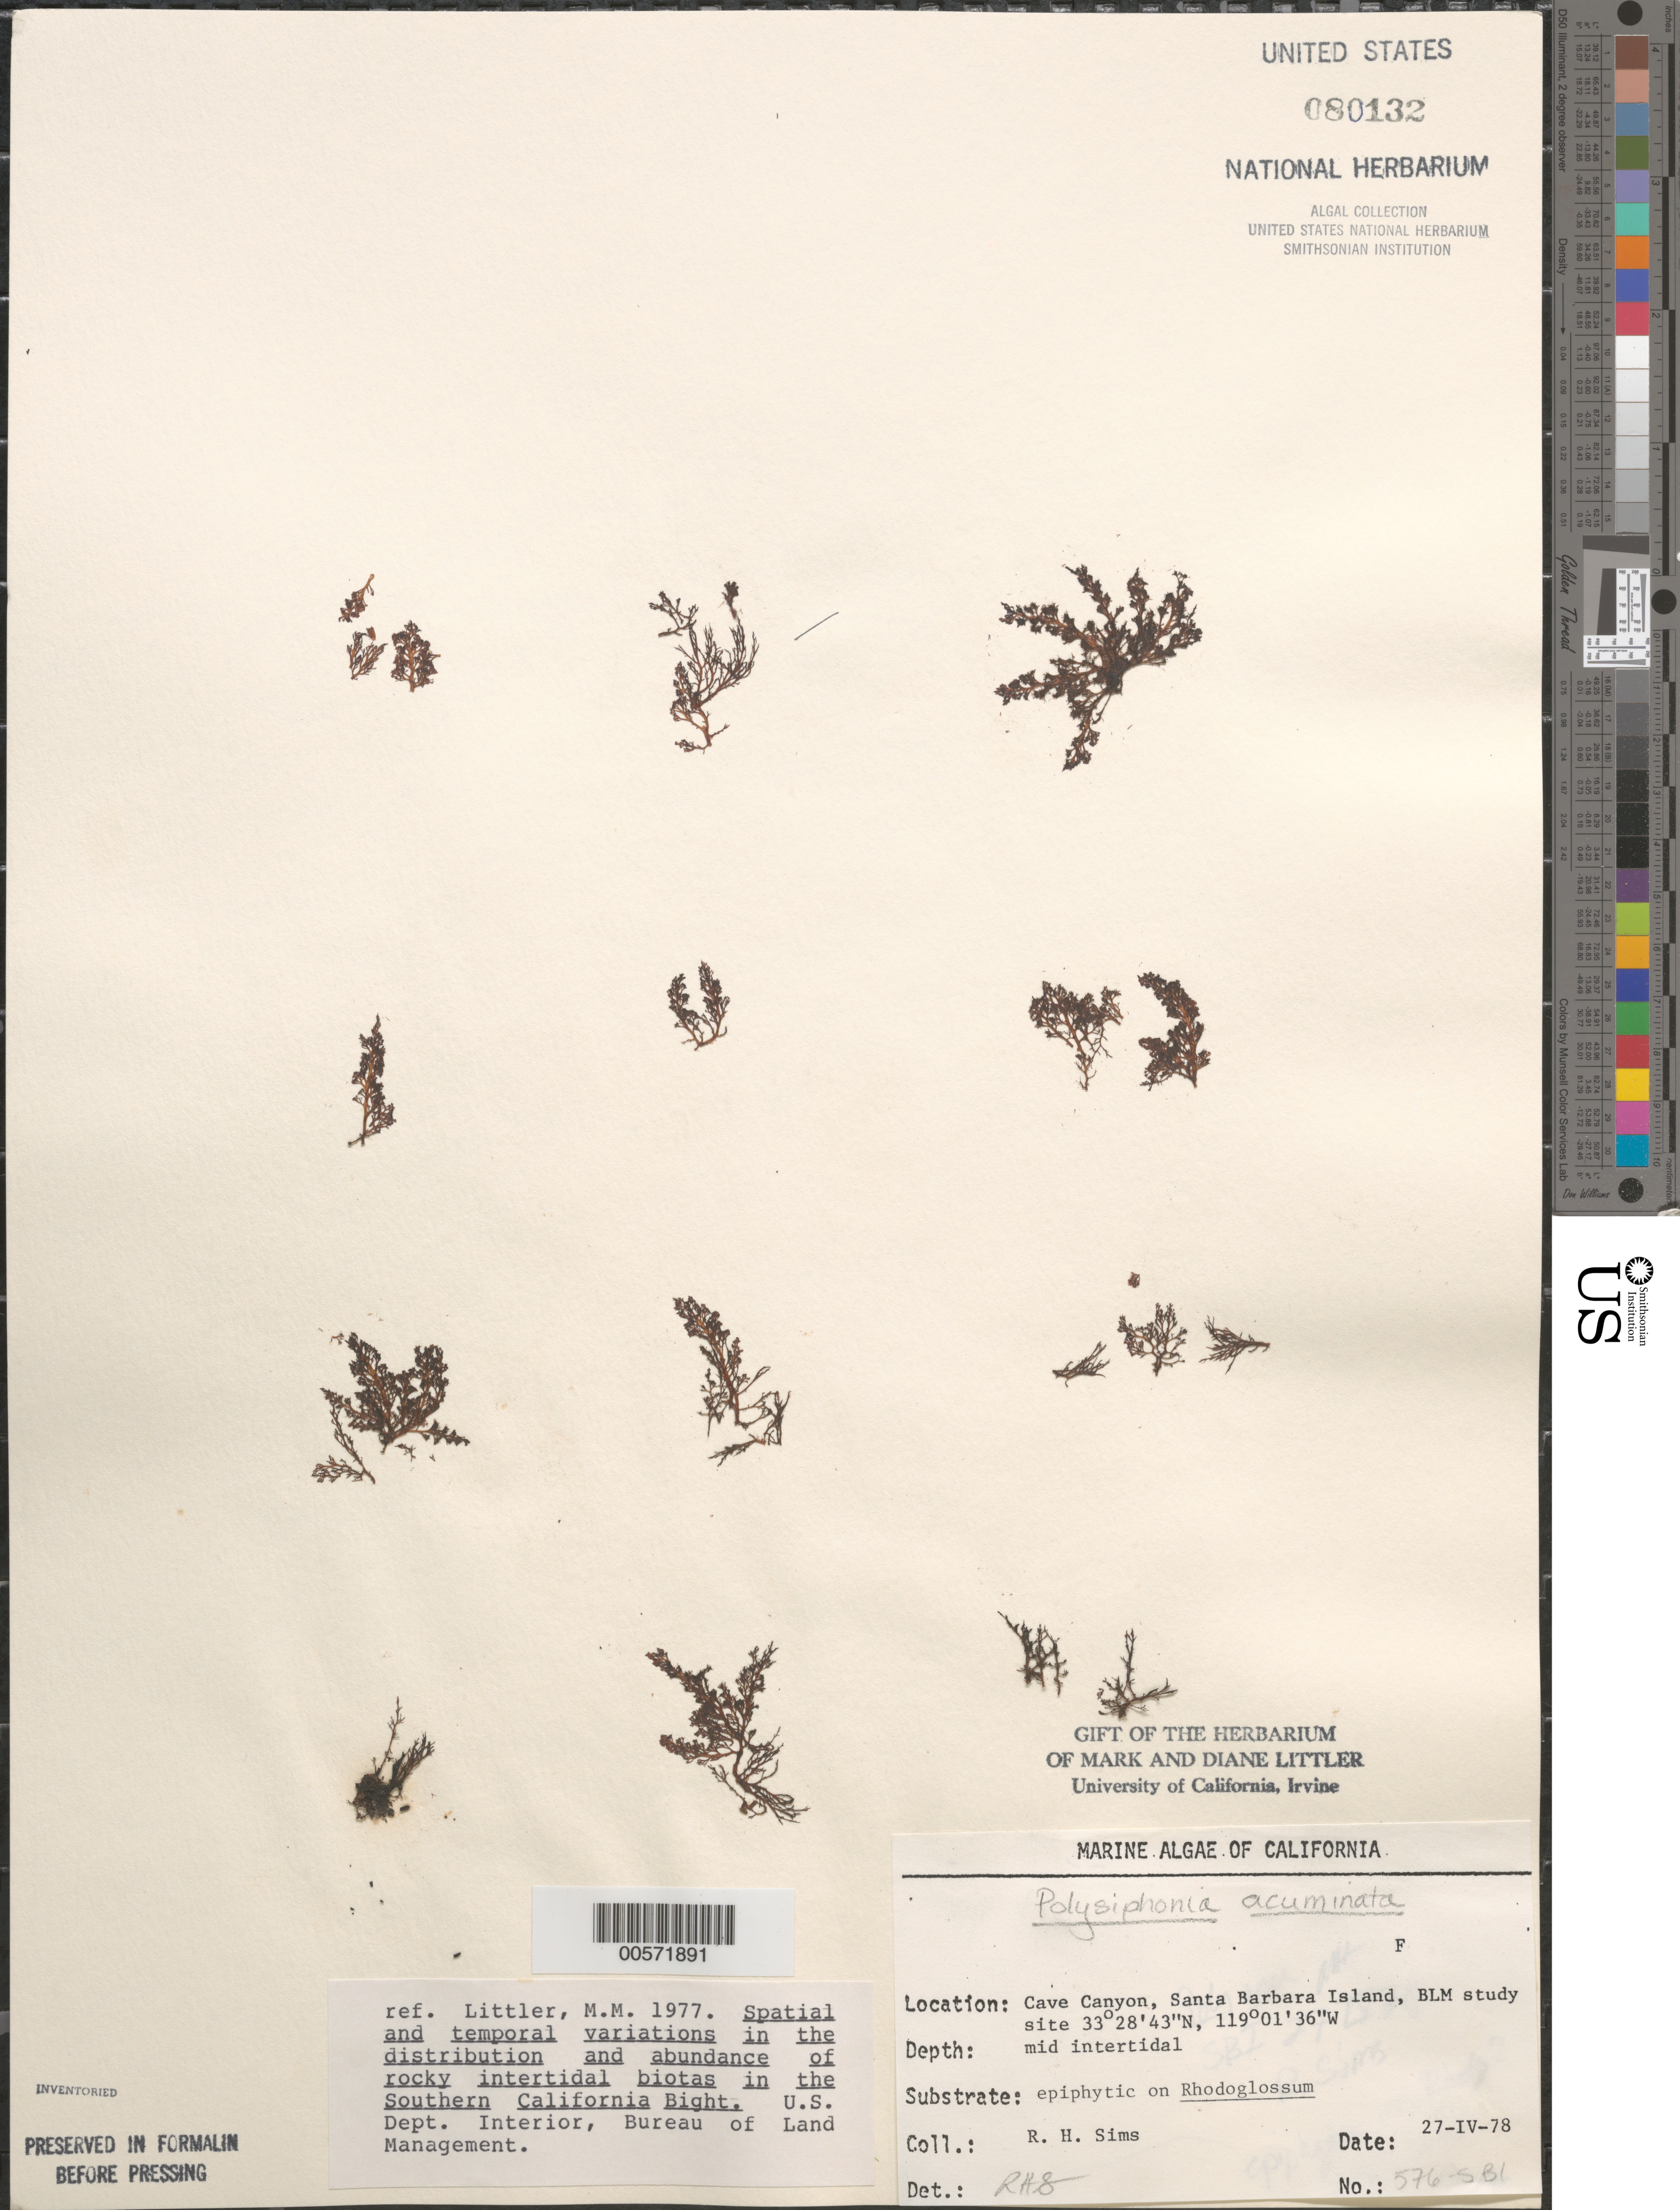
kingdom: Plantae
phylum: Rhodophyta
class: Florideophyceae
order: Ceramiales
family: Rhodomelaceae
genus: Polysiphonia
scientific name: Polysiphonia acuminata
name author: N.L. Gardner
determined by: Sims, Robert H.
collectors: R. H. Sims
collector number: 576-SBI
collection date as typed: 27 Apr 1978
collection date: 1978-04-27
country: United States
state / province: California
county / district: Santa Barbara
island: Santa Barbara Island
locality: Cave Canyon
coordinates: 33 28' 43" N, 119 01' 36" W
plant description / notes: BLM-SOCALBIGHT Rocky Intertidal Survey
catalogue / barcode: US 80132